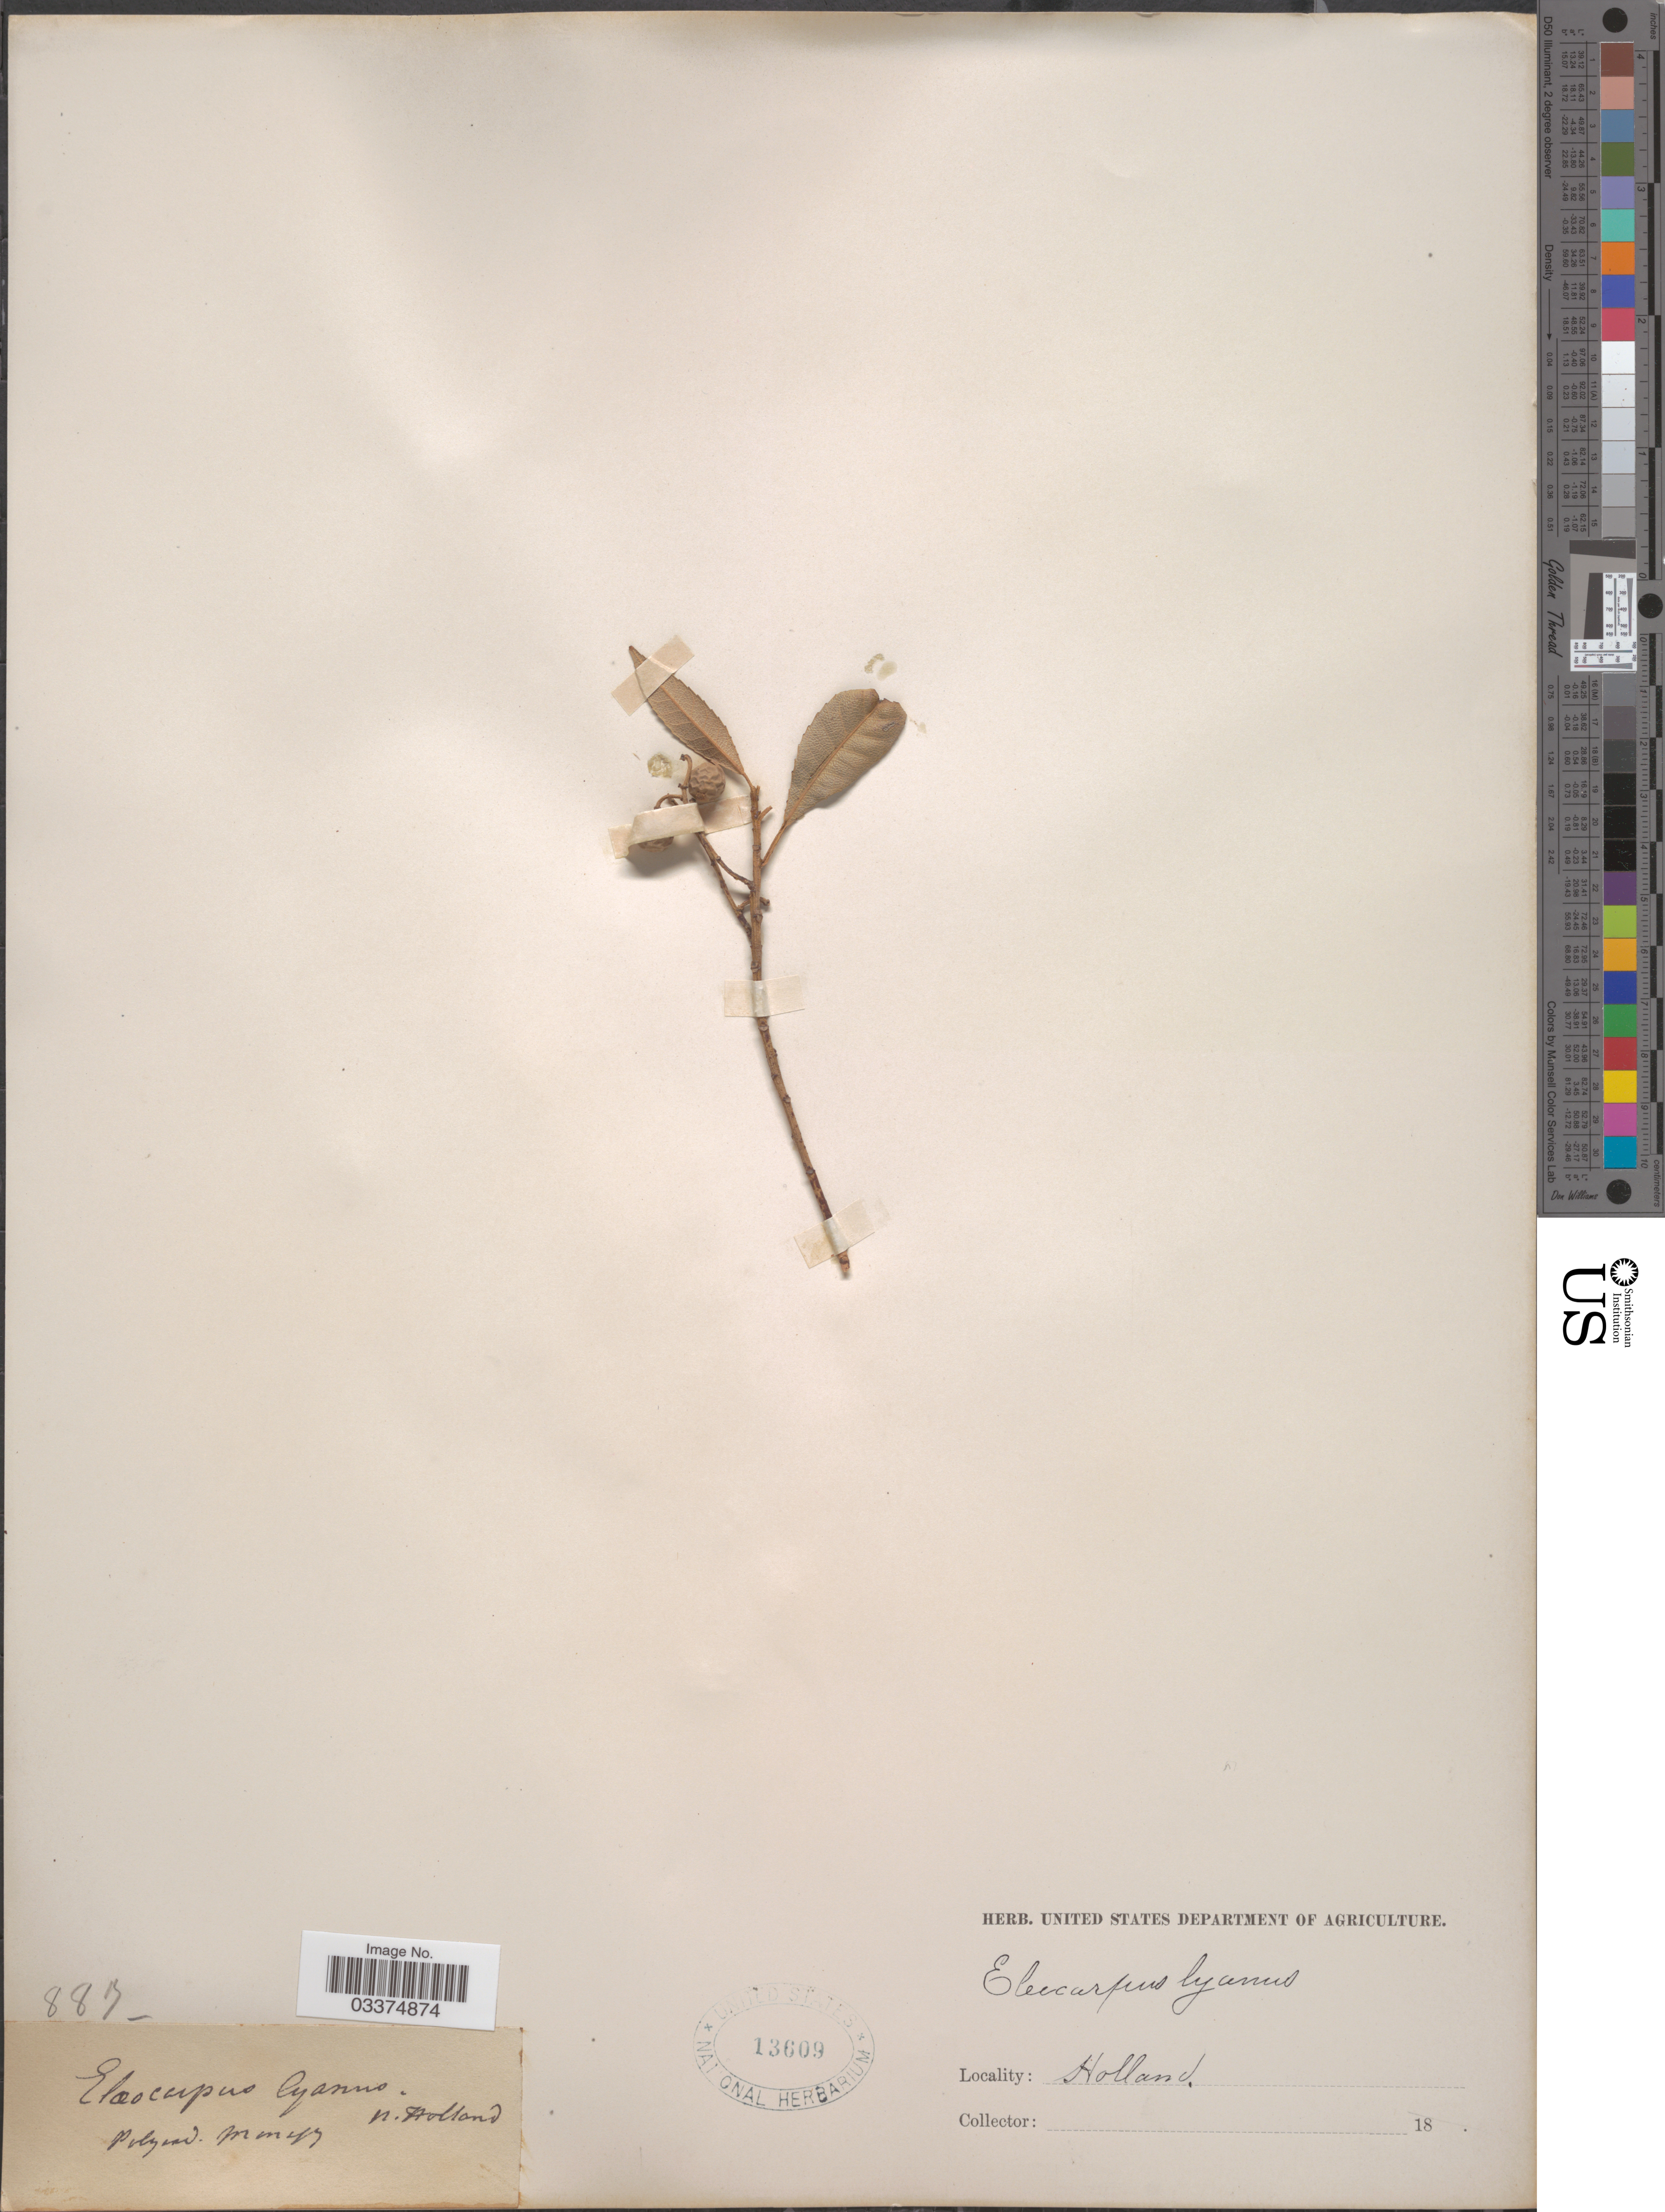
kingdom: Plantae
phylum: Tracheophyta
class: Magnoliopsida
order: Oxalidales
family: Elaeocarpaceae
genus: Elaeocarpus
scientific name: Elaeocarpus cyaneus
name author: Sims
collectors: Facchini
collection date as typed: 18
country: Australia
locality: N. Holland. Holland.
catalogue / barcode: US 13609